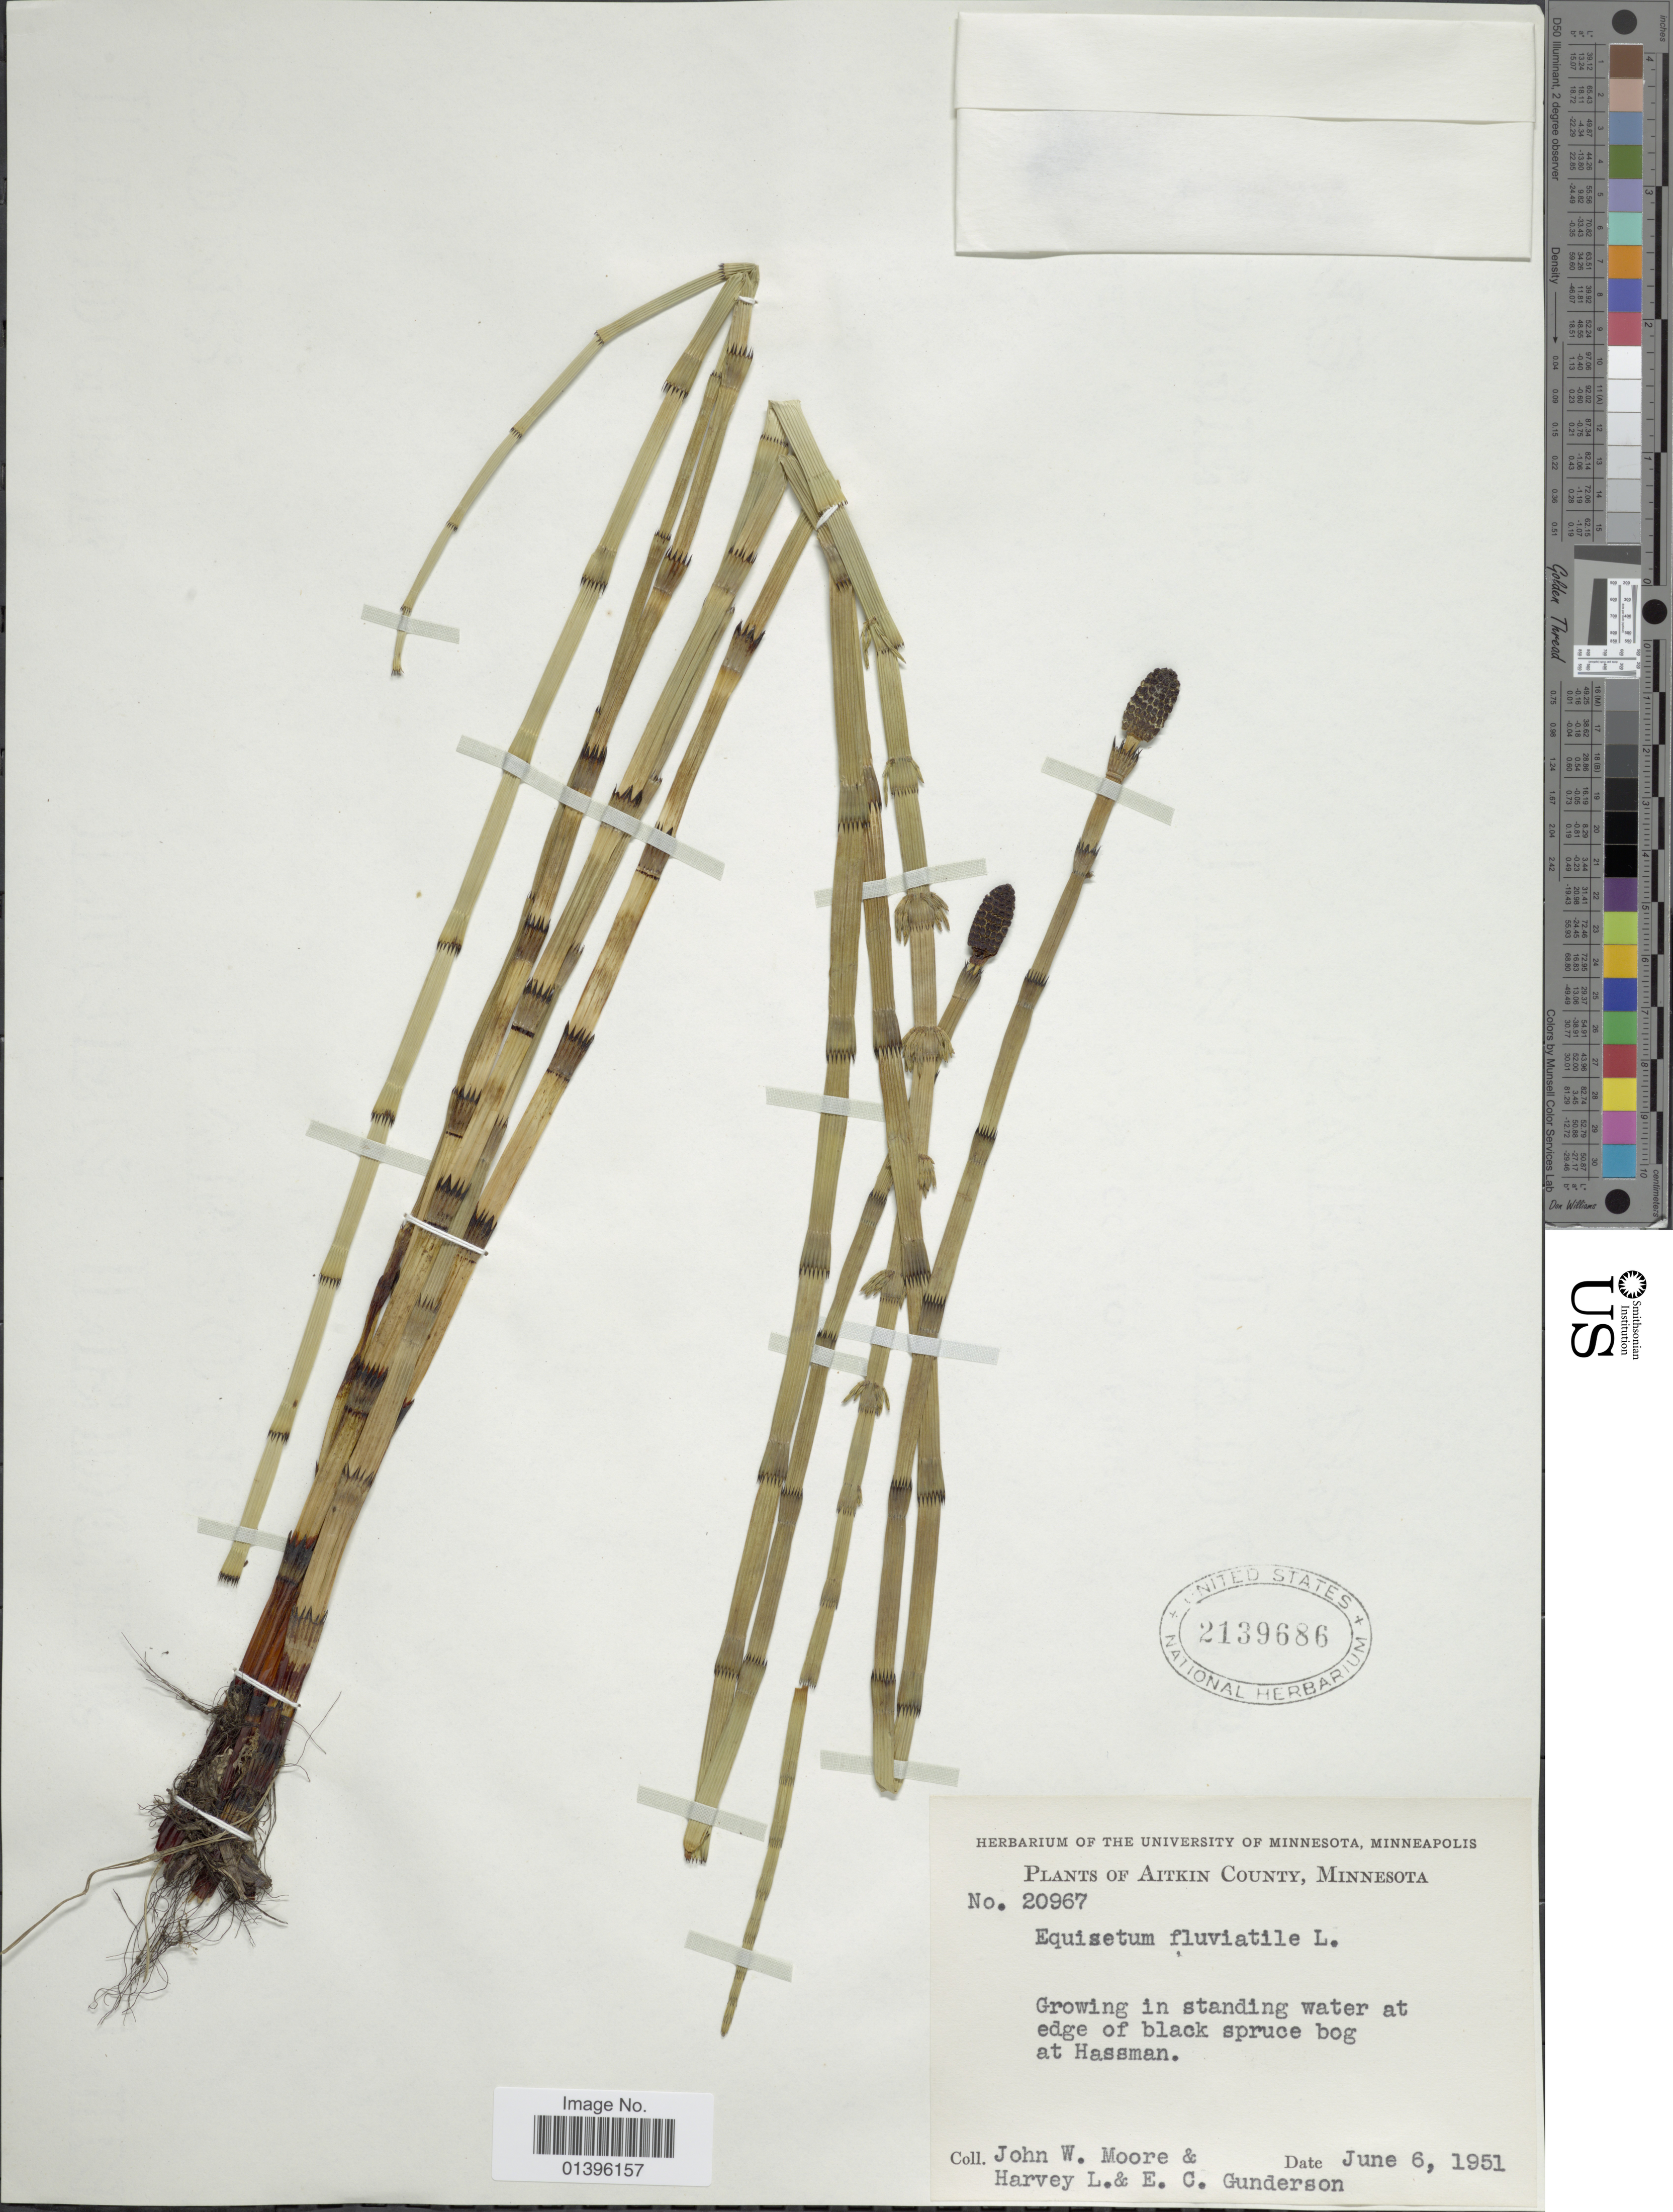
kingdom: Plantae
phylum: Tracheophyta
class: Polypodiopsida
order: Equisetales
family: Equisetaceae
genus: Equisetum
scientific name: Equisetum fluviatile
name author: L.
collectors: J. Moore, H. L. Gunderson & E. Gunderson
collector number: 20967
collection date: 1951-06-06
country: United States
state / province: Minnesota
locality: Aitkin County. Growing in standing water at edge of black spruce bog at Hassman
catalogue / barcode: US 2139686